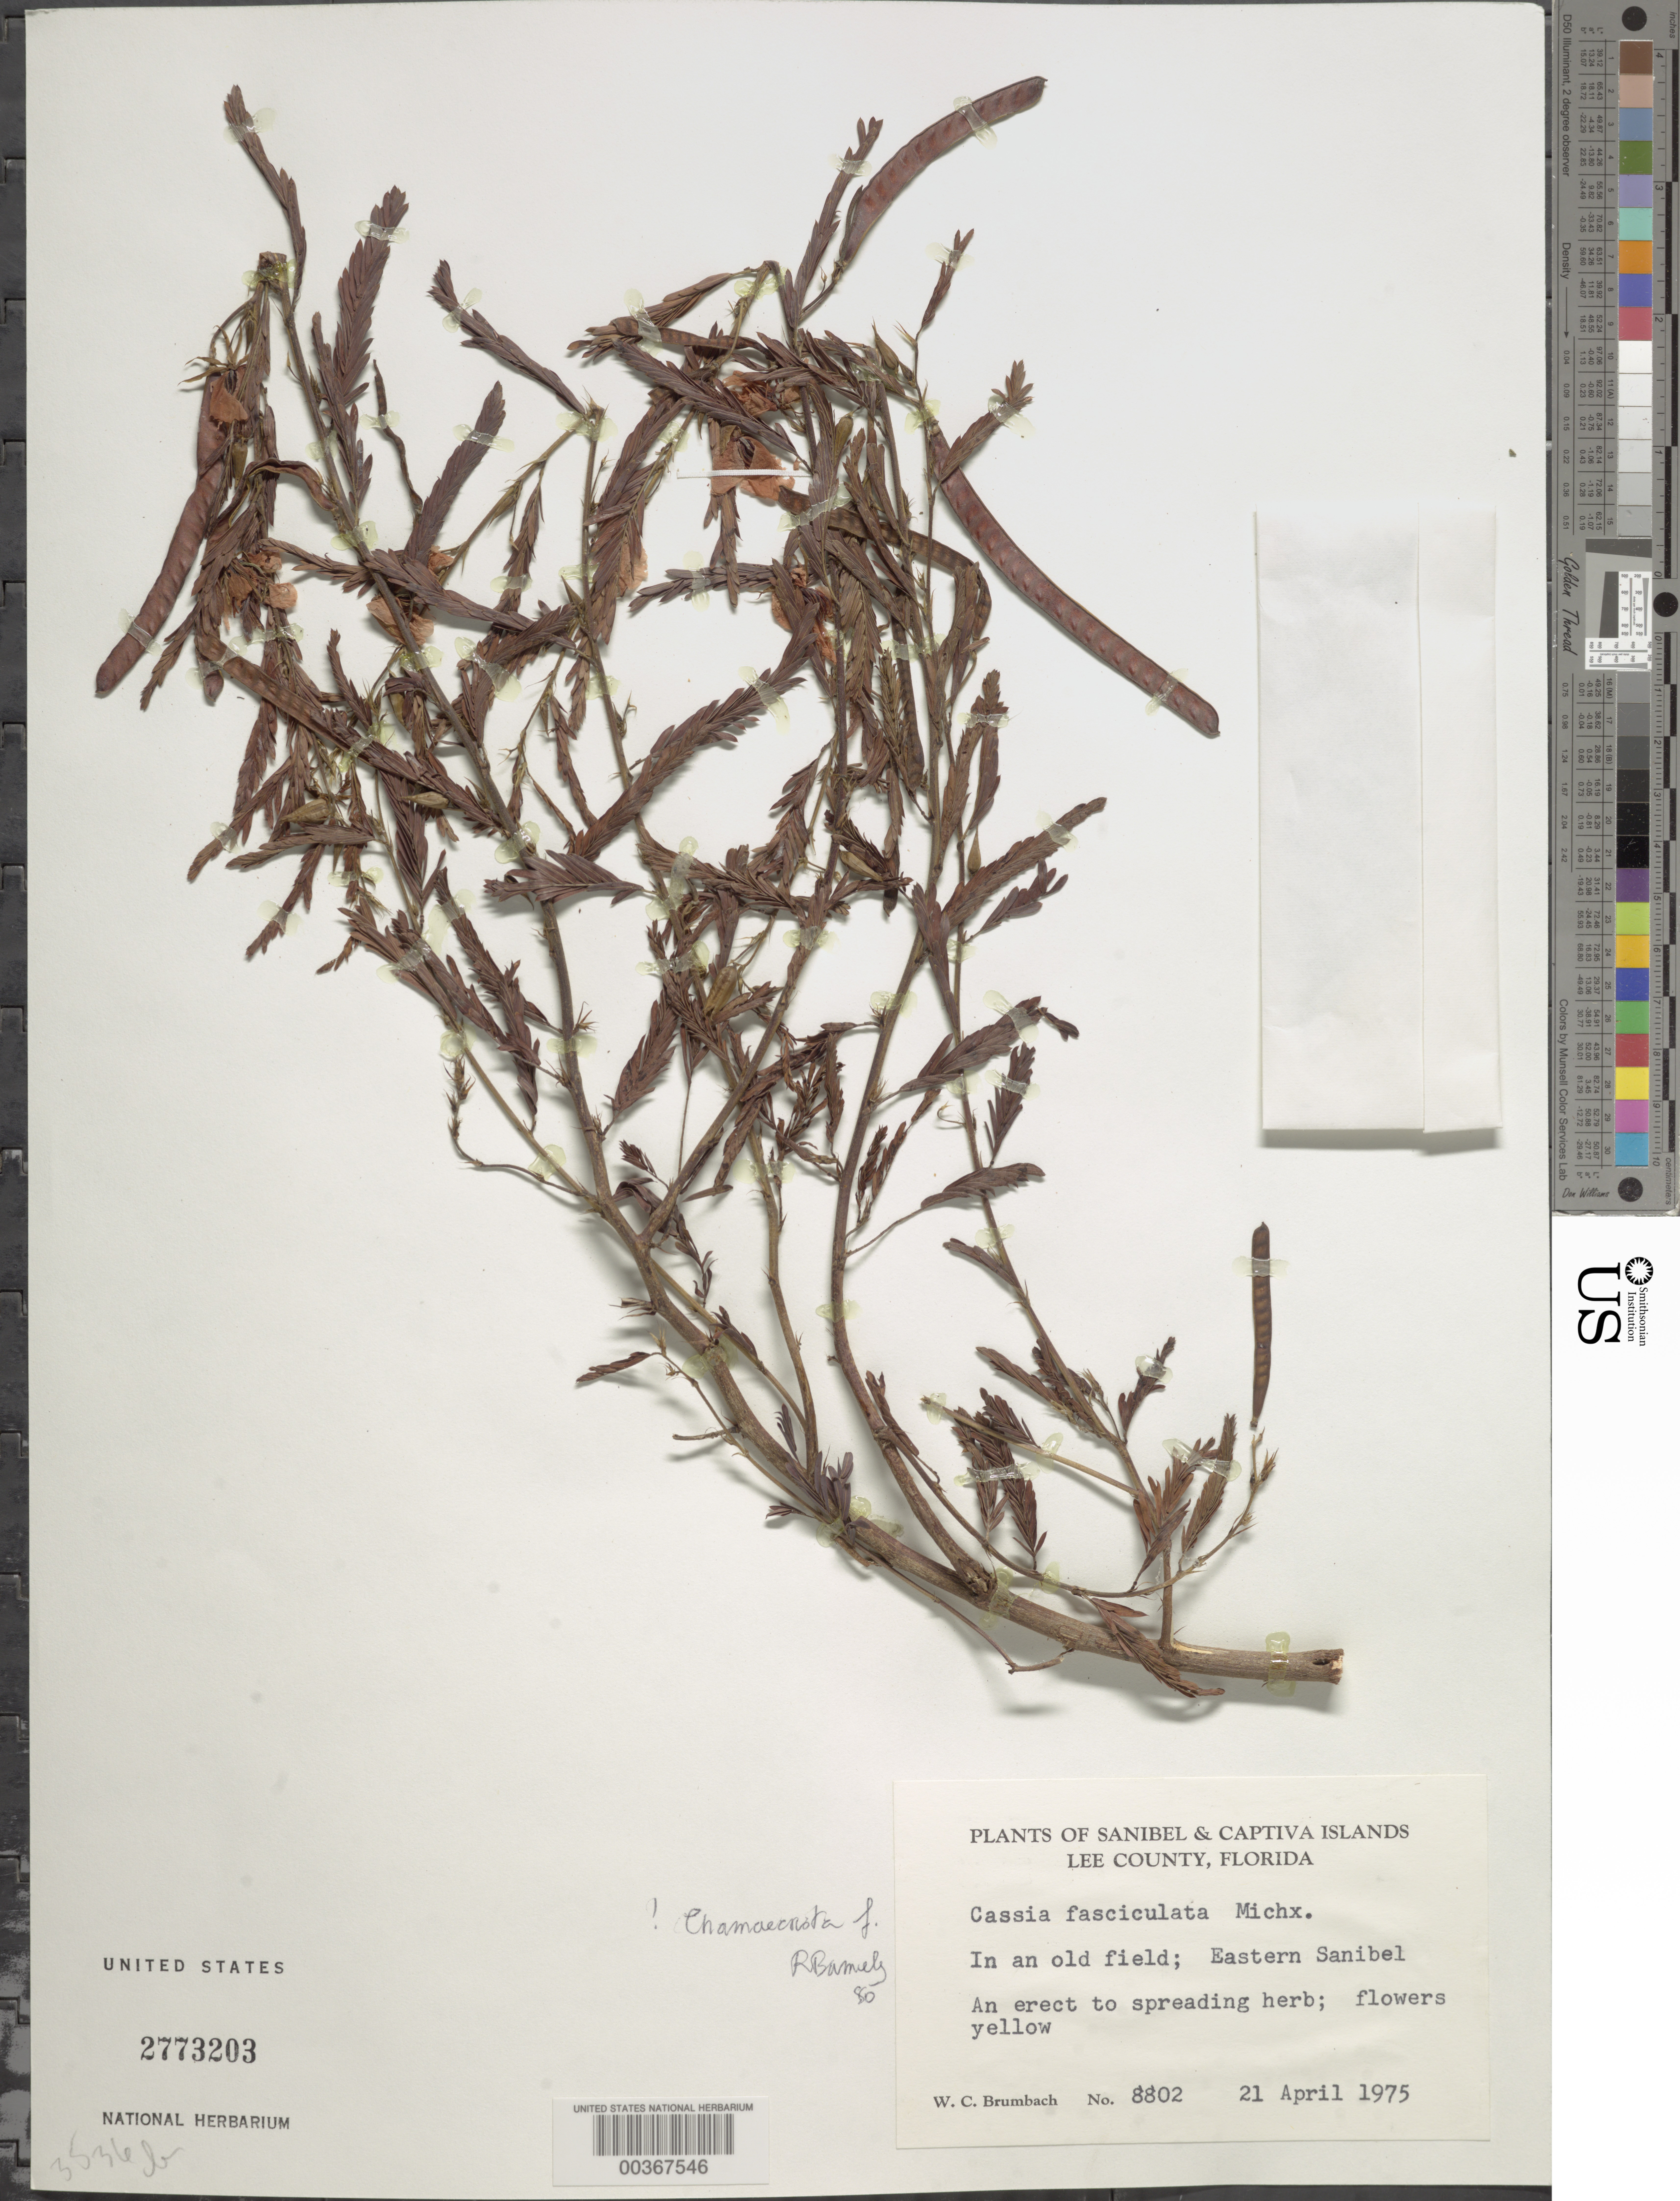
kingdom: Plantae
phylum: Tracheophyta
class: Magnoliopsida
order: Fabales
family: Fabaceae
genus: Chamaecrista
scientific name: Chamaecrista fasciculata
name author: (Michx.) Greene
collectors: W. C. Brumbach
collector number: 8802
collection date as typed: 21 Apr 1975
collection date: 1975-04-21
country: United States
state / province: Florida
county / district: Lee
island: Sanibel Island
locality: Eastern Sanibel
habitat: In an field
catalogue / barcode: US 2773203